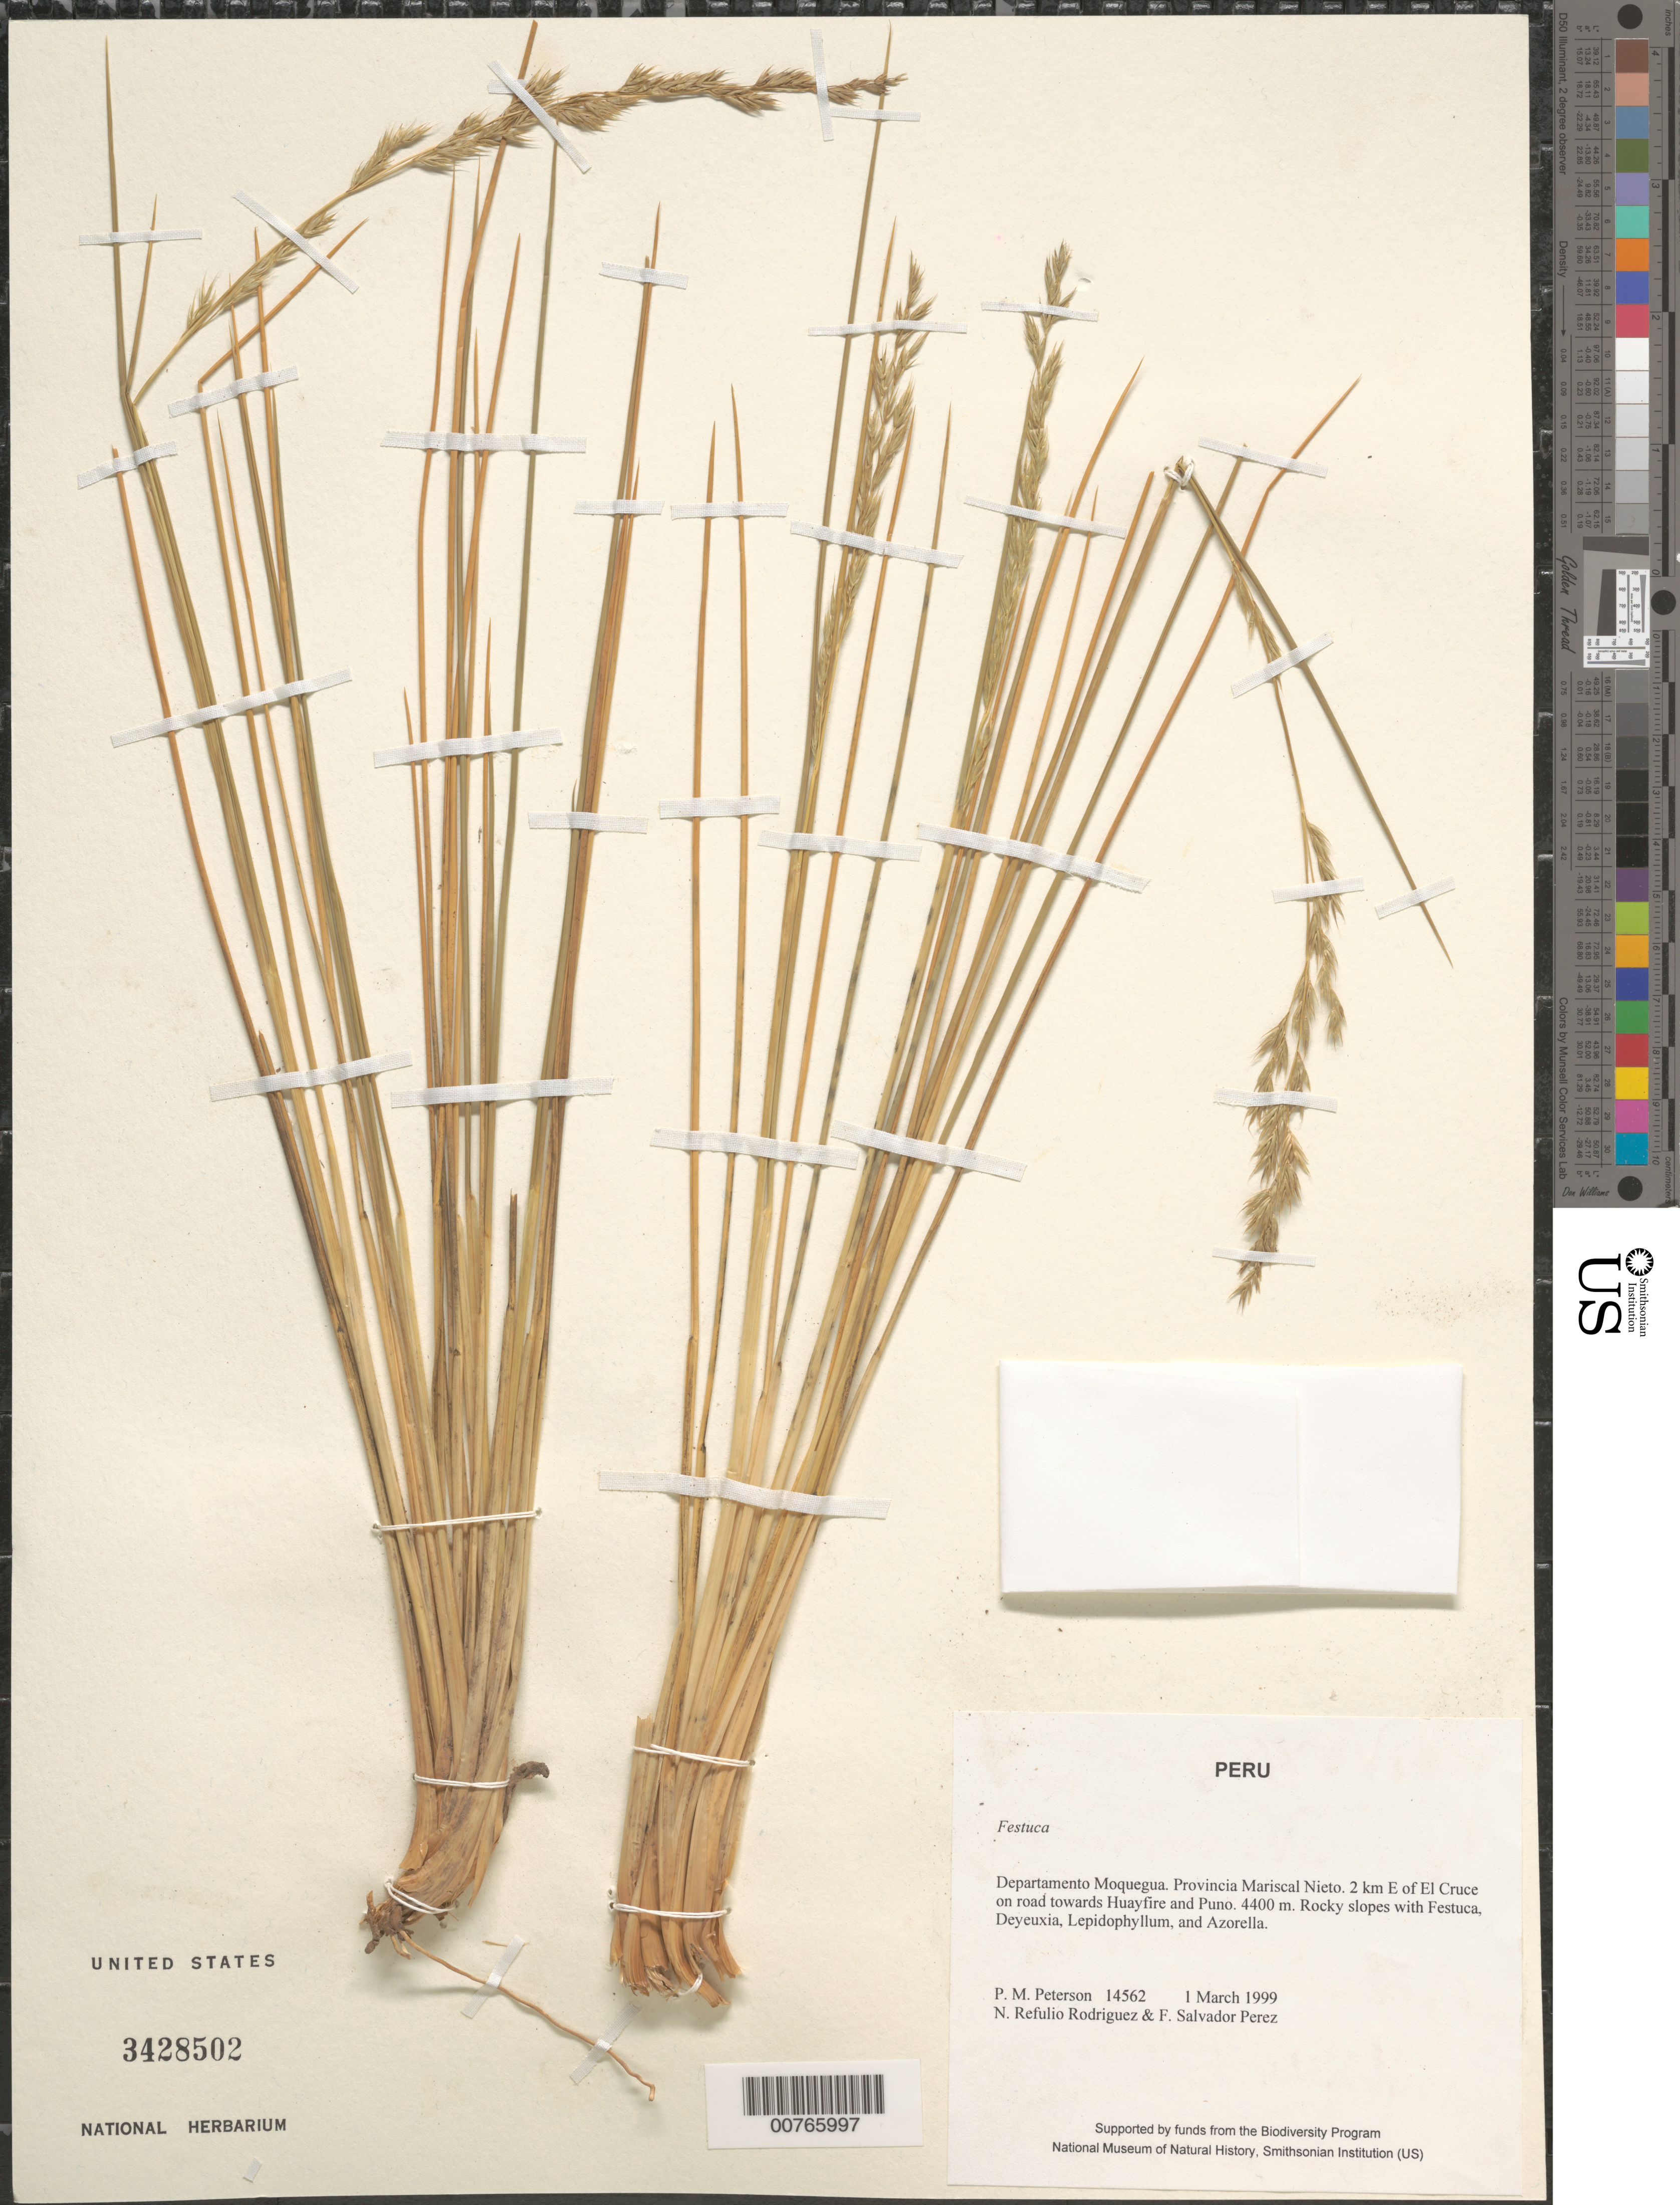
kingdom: Plantae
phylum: Tracheophyta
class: Liliopsida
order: Poales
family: Poaceae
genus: Festuca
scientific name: Festuca sp.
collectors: P. M. Peterson, N. Refulio-Rodríguez & F. Salvador Perez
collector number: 14562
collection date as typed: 01 Mar 1999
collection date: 1999-03-01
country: Peru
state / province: Moquegua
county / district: Mariscal Nieto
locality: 2 km E of El Cruce on road towards Huayfire and Puno.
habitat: Rocky slopes with Festuca, Deyeuxia, Lepidophyllum and Azorella.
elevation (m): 4400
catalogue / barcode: US 3428502